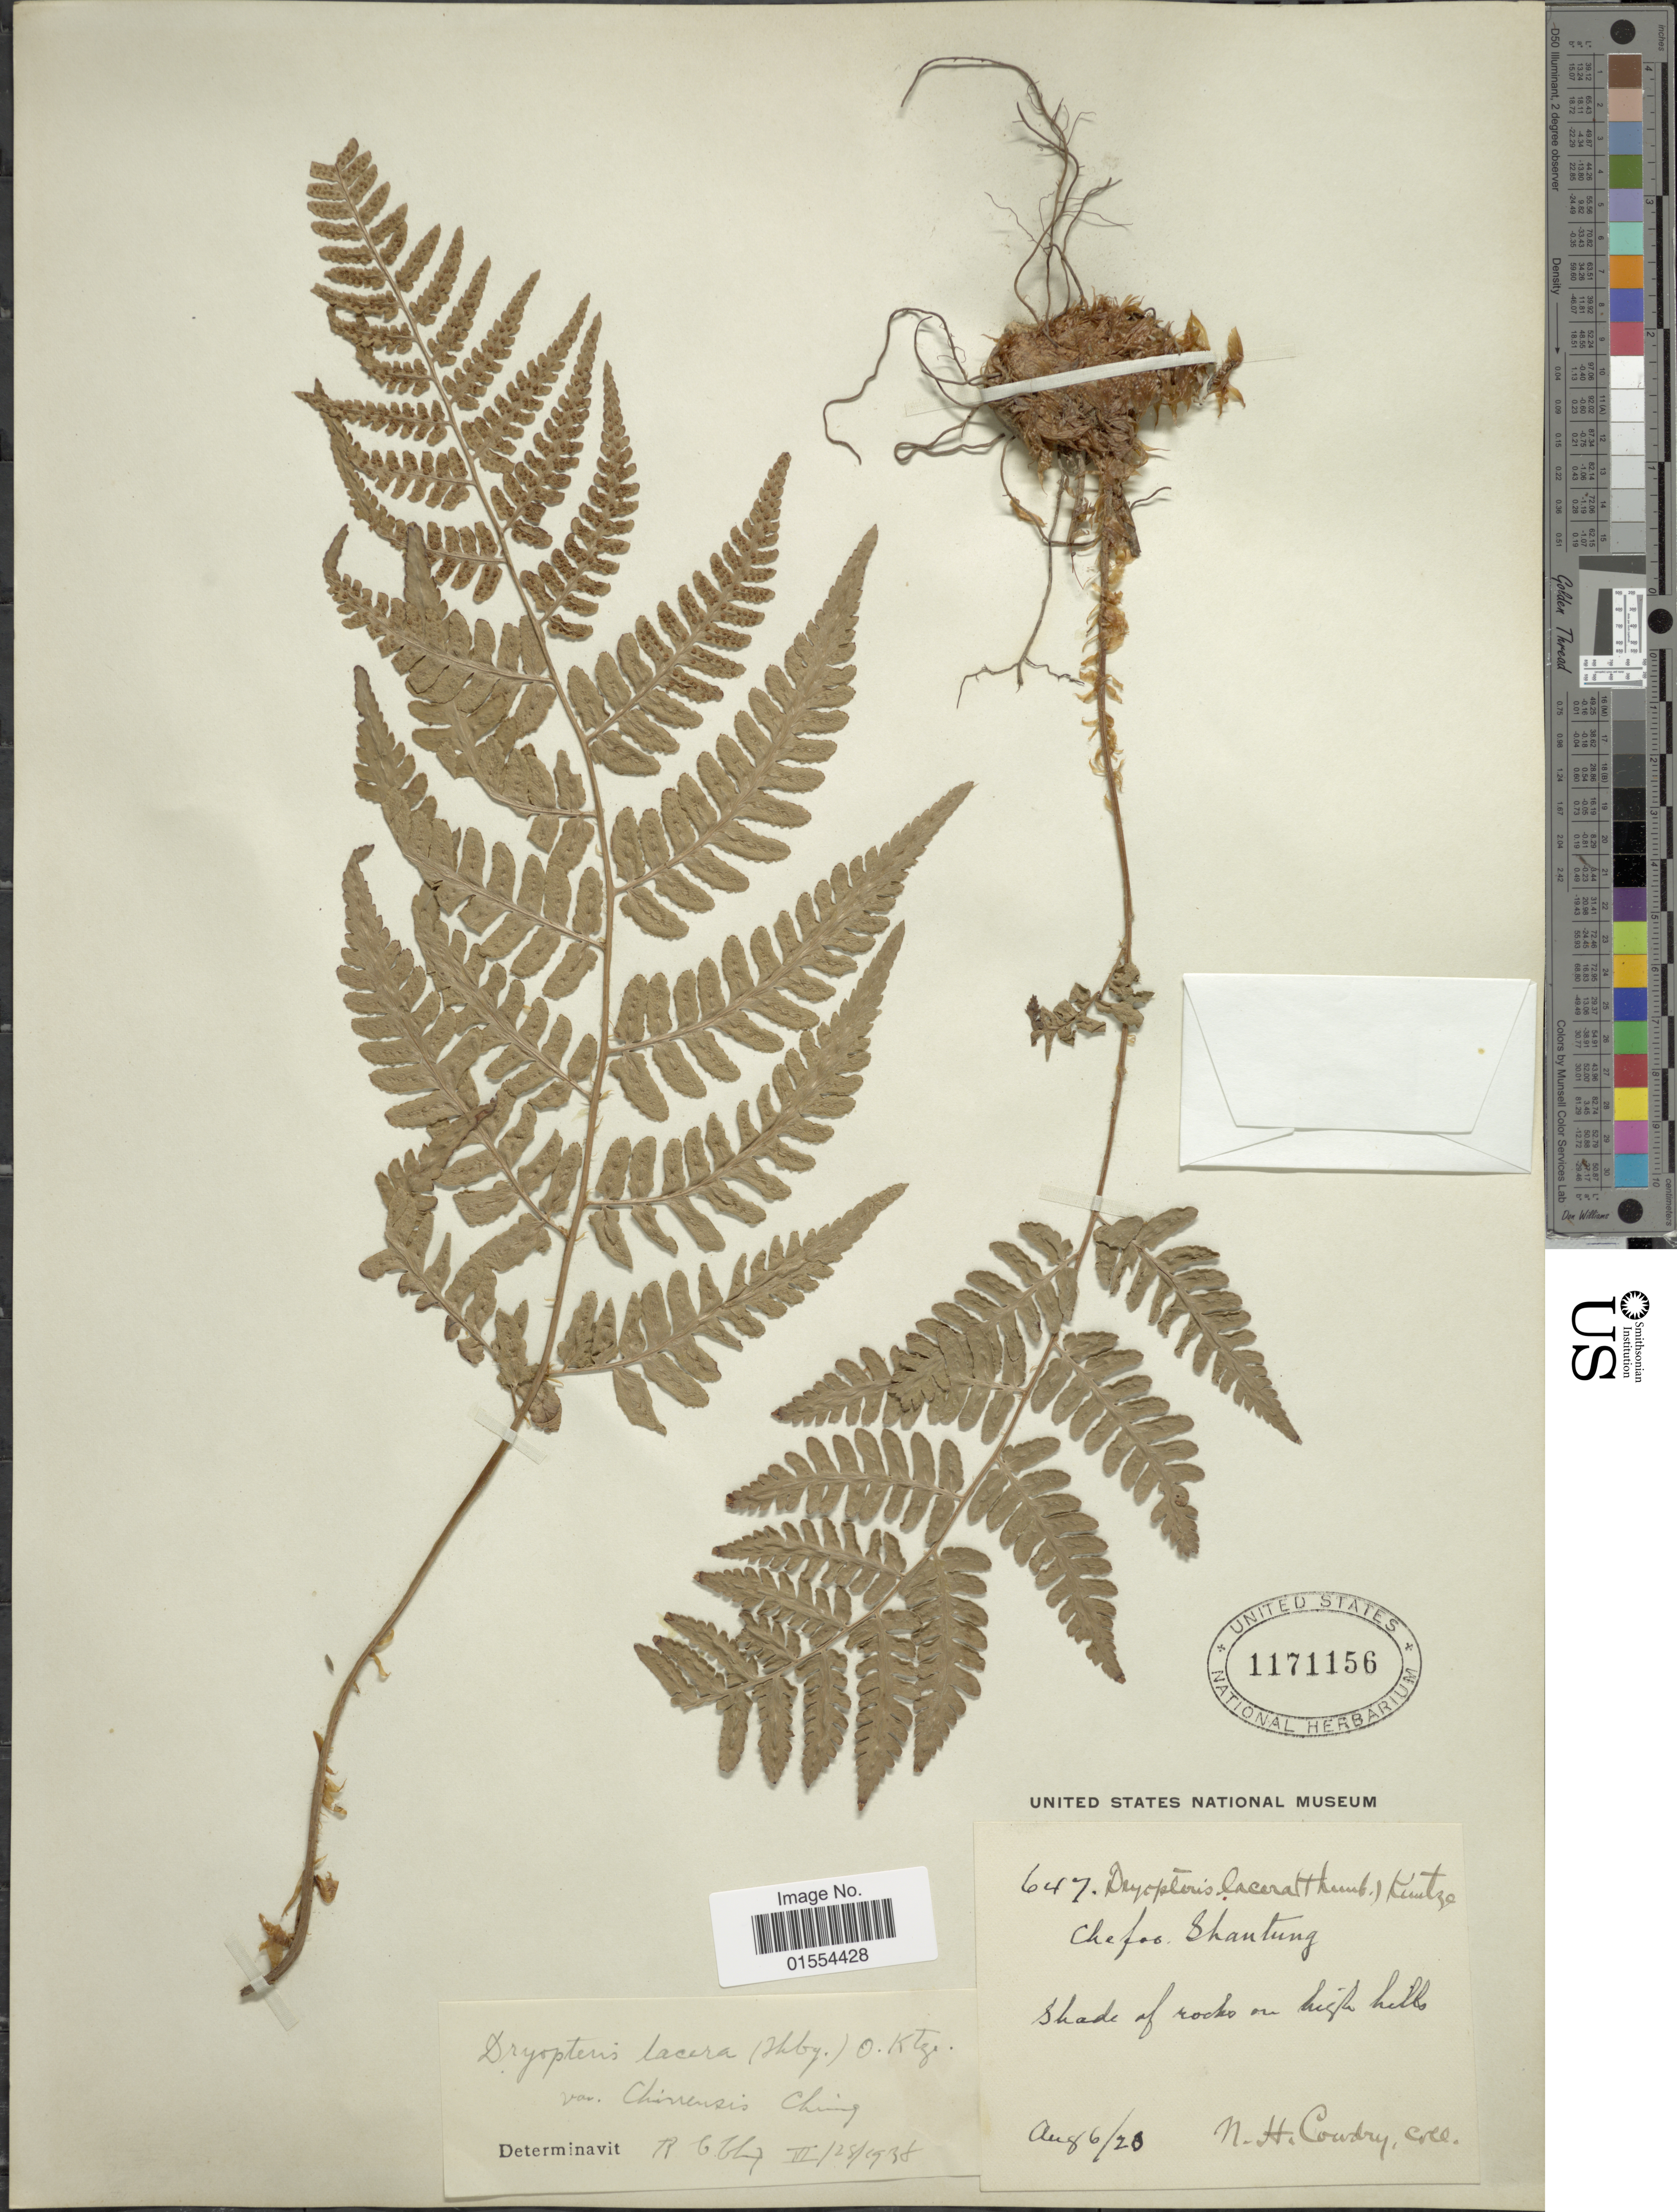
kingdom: Plantae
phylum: Tracheophyta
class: Polypodiopsida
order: Polypodiales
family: Dryopteridaceae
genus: Dryopteris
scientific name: Dryopteris lacera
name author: (Thunb.) Kuntze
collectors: N. H. Cowdry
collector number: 647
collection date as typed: Transcribed d/m/y: 6/8/23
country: China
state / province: Shandong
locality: Chefoo: Shantung.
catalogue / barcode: US 1171156